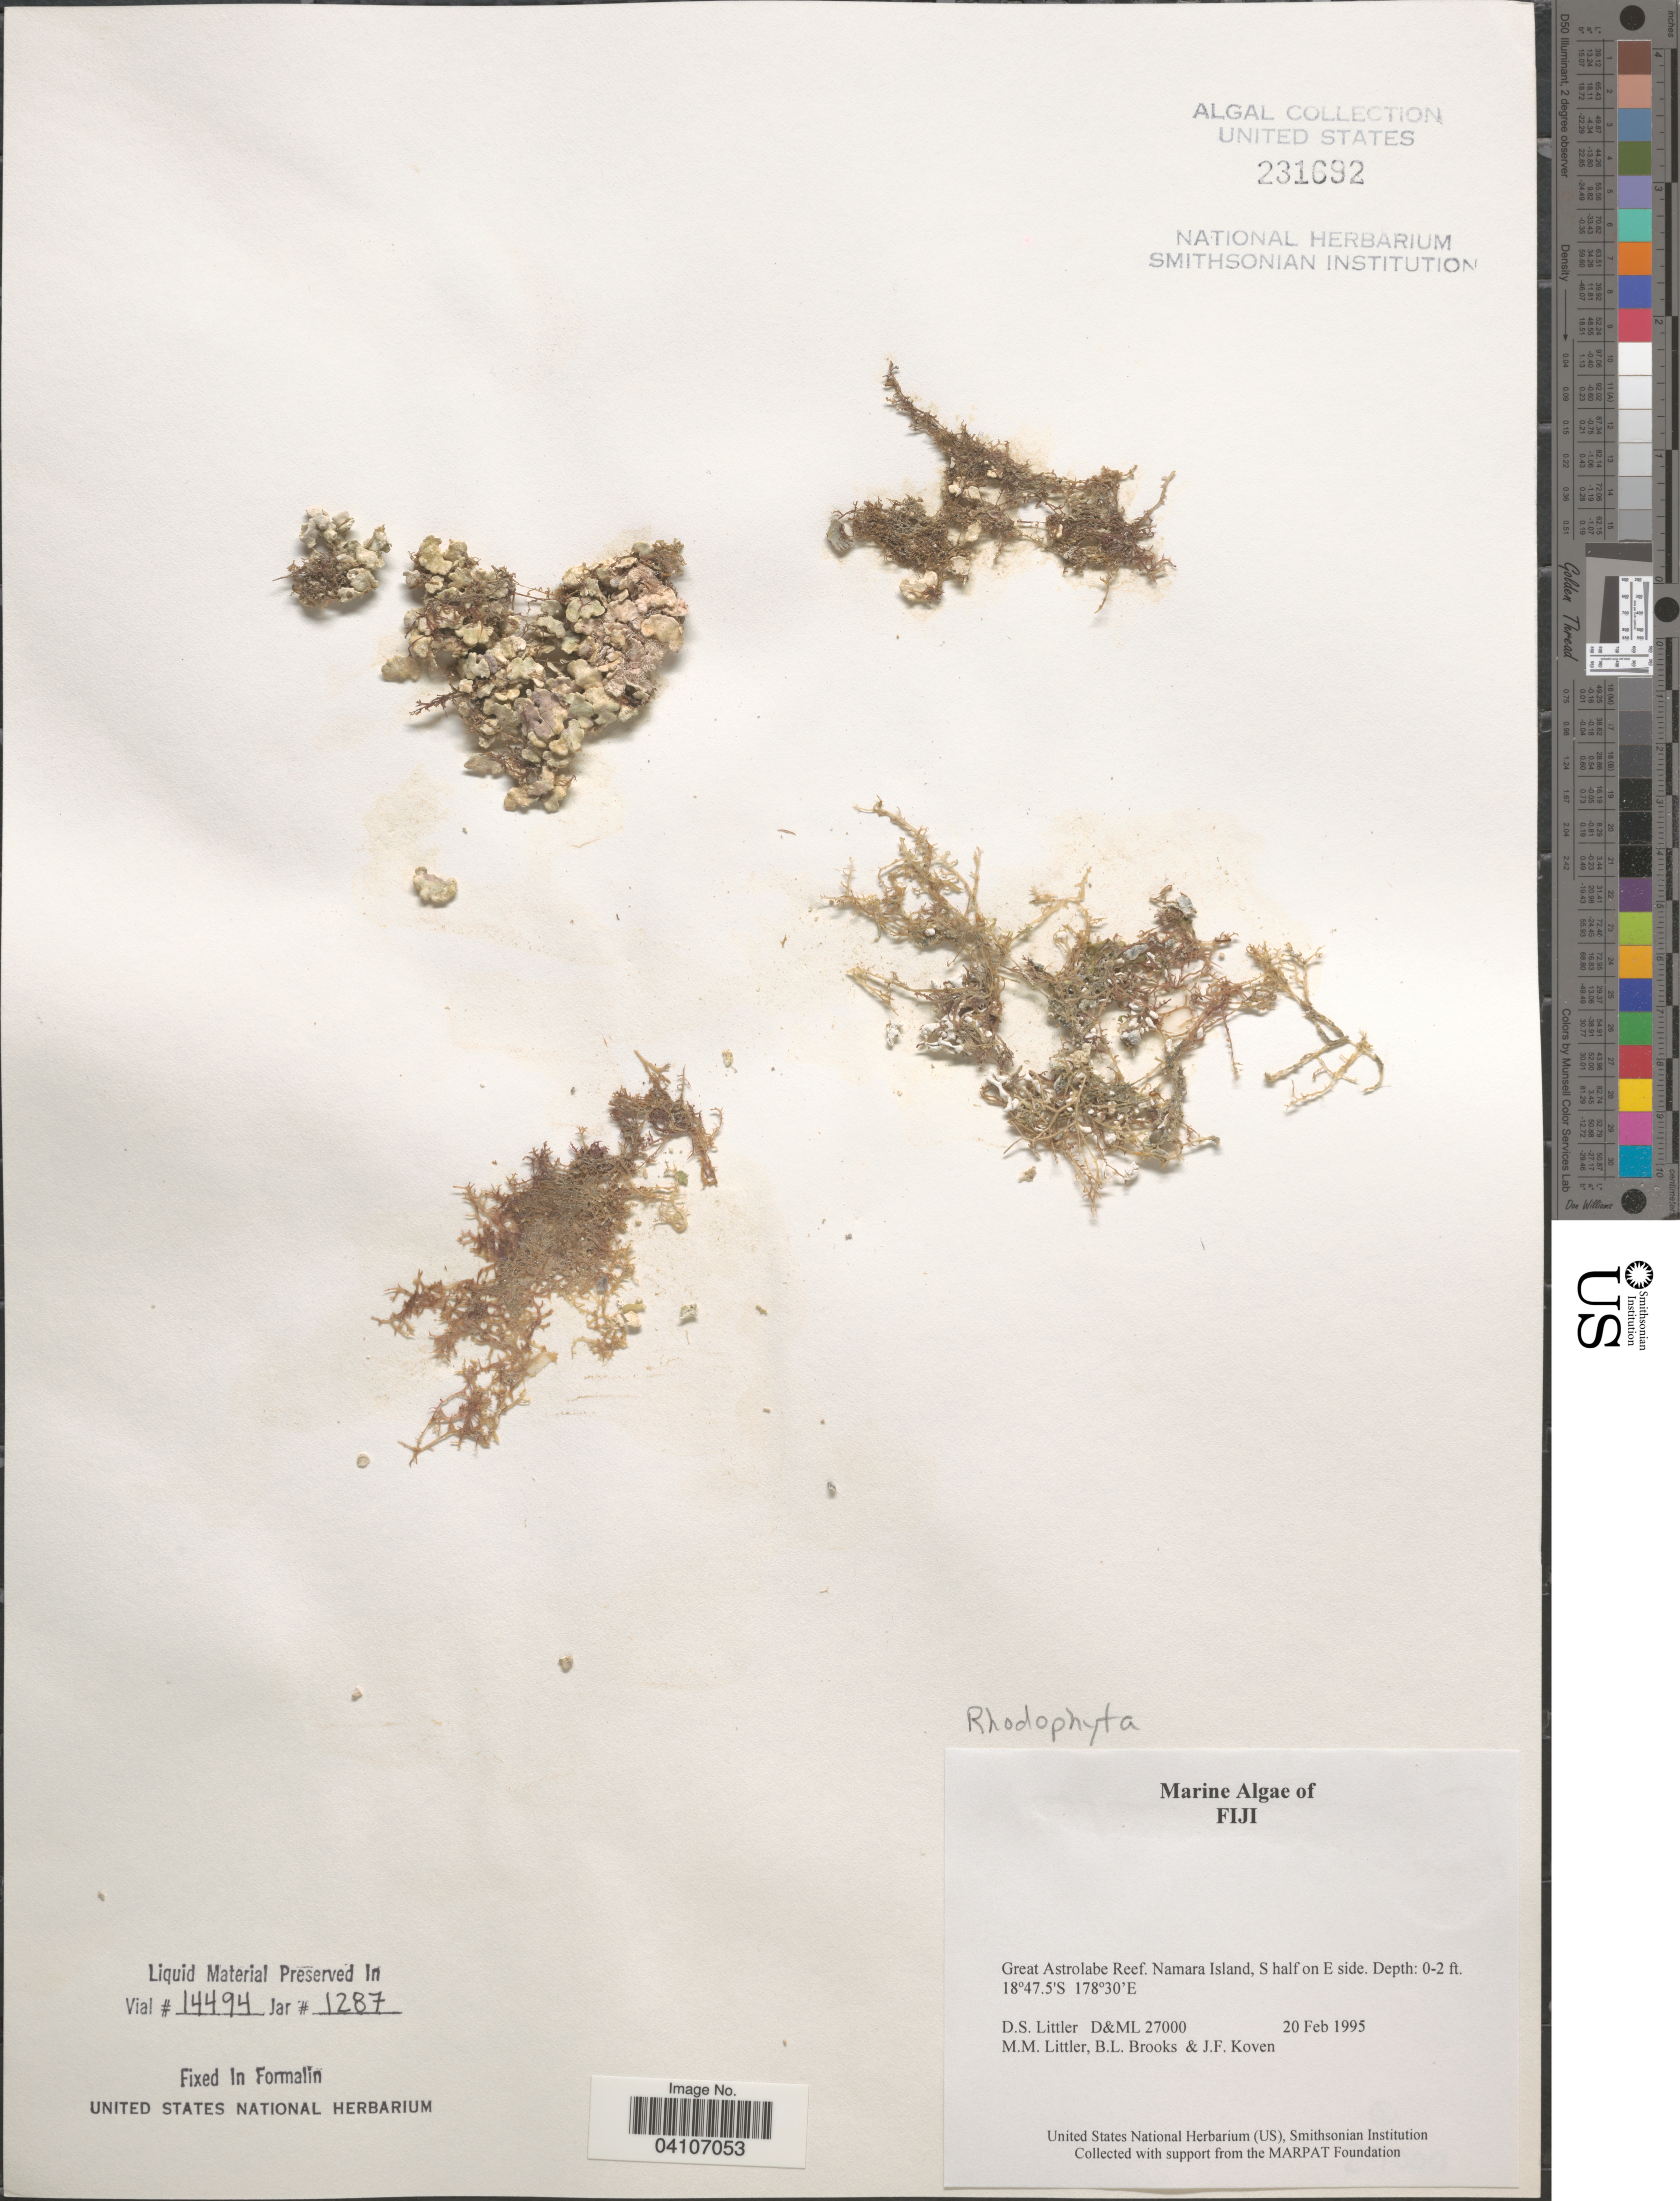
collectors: D. S. Littler, B. Brooks & J. Koven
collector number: D&ML27000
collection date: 1995-02-20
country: Fiji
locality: Great Astrolabe Reef. Namara Island, S half on E side.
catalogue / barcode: US 231692